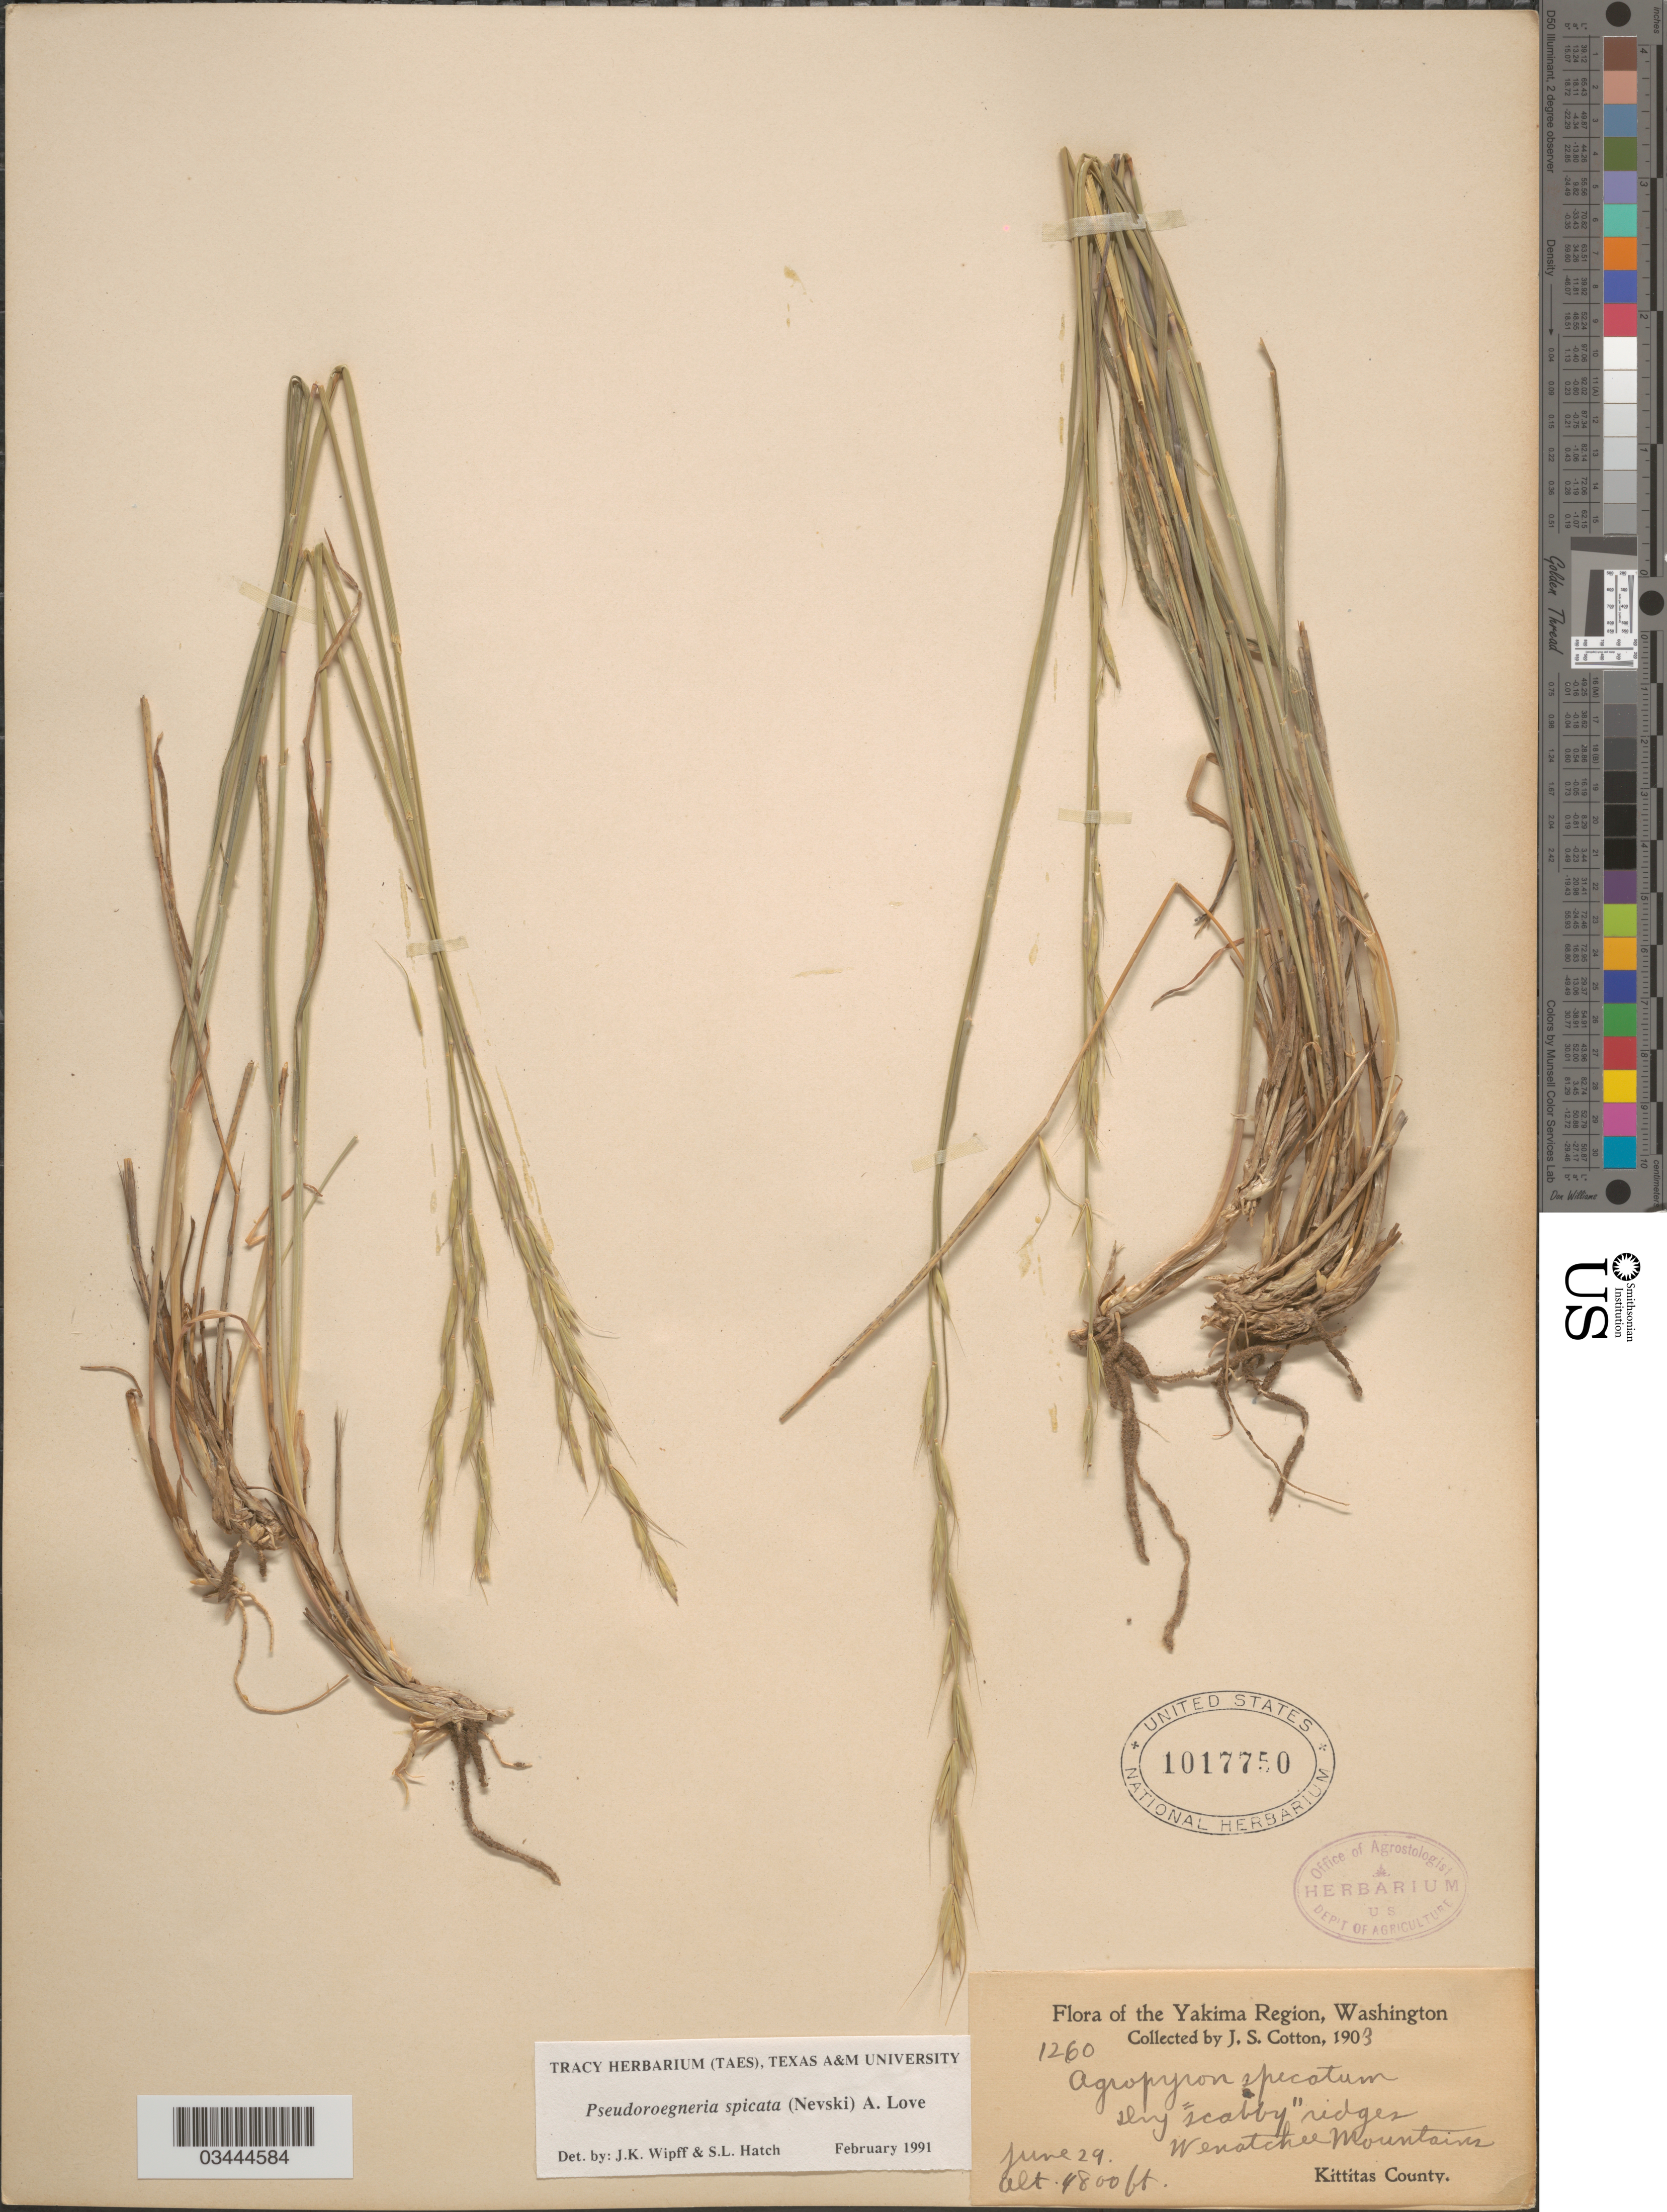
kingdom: Plantae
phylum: Tracheophyta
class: Liliopsida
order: Poales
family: Poaceae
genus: Pseudoroegneria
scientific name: Pseudoroegneria spicata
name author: (Pursh) Á. Löve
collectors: J. S. Cotton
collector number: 1260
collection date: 1903-06-29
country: United States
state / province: Washington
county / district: Kittitas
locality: The Yakima Region. Wenatchee Mountains. Kittitas County.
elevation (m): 1463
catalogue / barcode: US 1017750